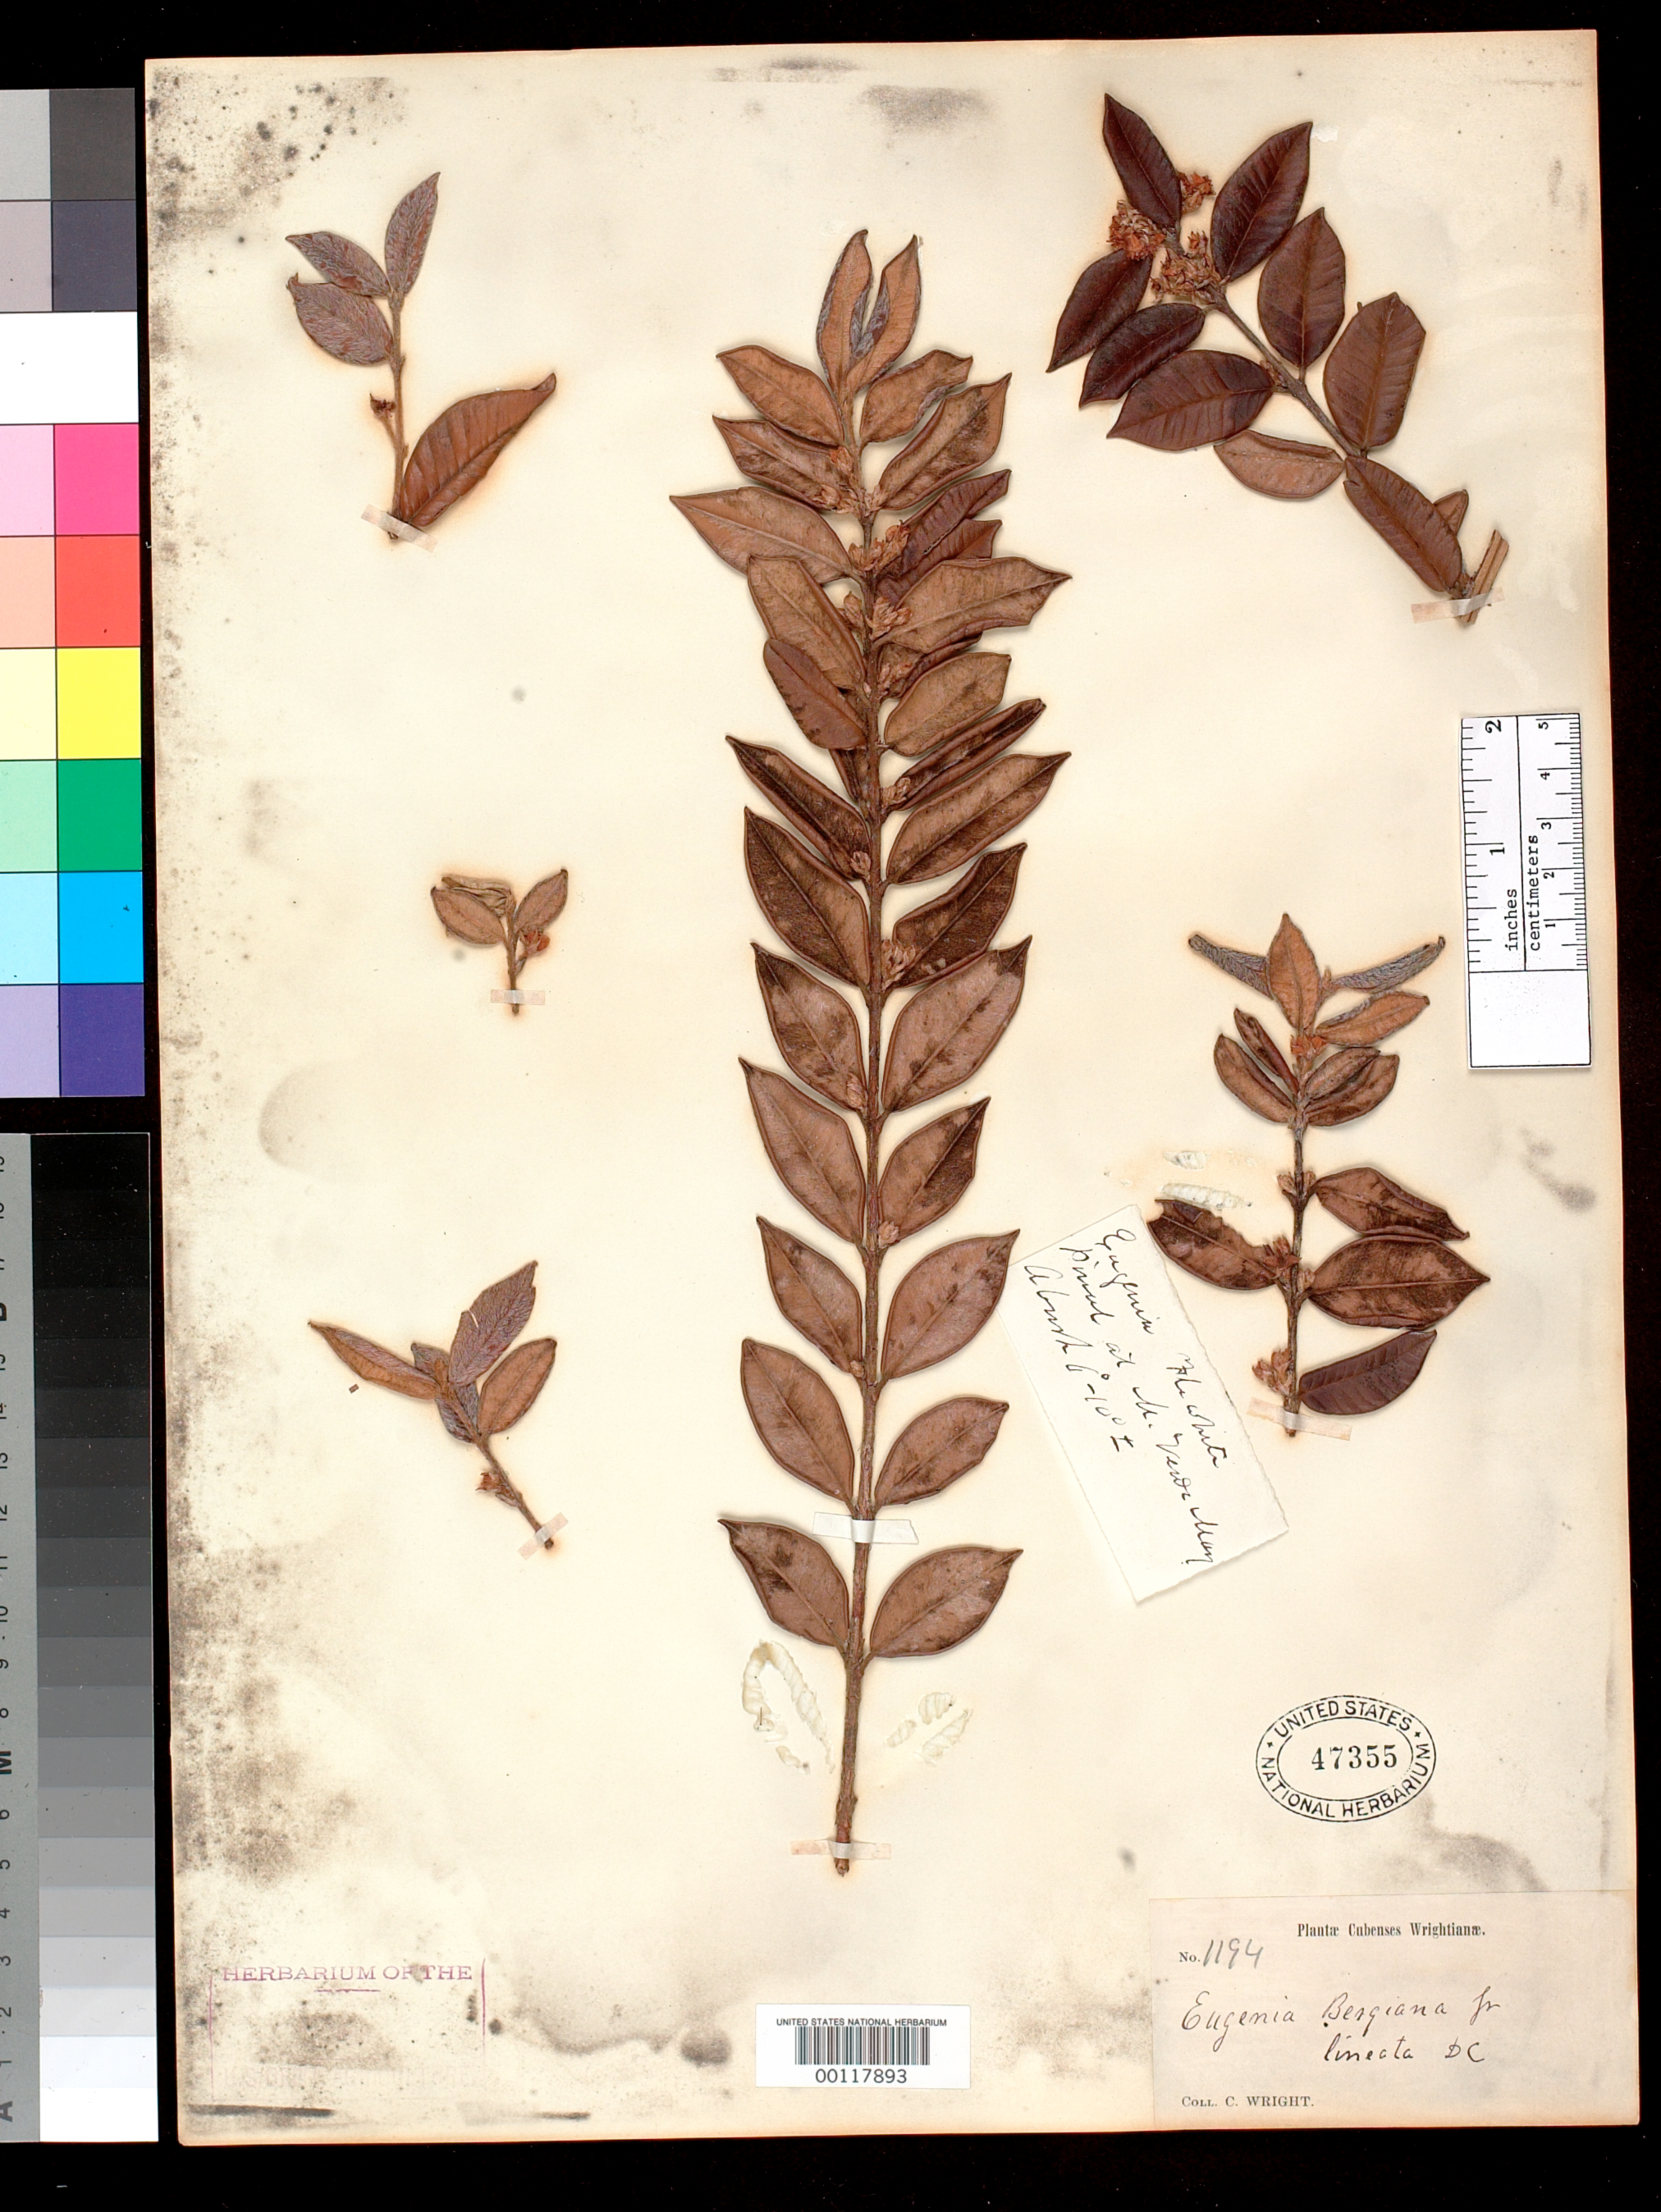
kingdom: Plantae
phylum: Tracheophyta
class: Magnoliopsida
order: Myrtales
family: Myrtaceae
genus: Eugenia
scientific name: Eugenia bergiana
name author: Griseb.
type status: Type Collection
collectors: C. Wright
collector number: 1194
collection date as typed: Jul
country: Cuba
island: Greater Antilles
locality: Monte Verde.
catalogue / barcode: US 47355